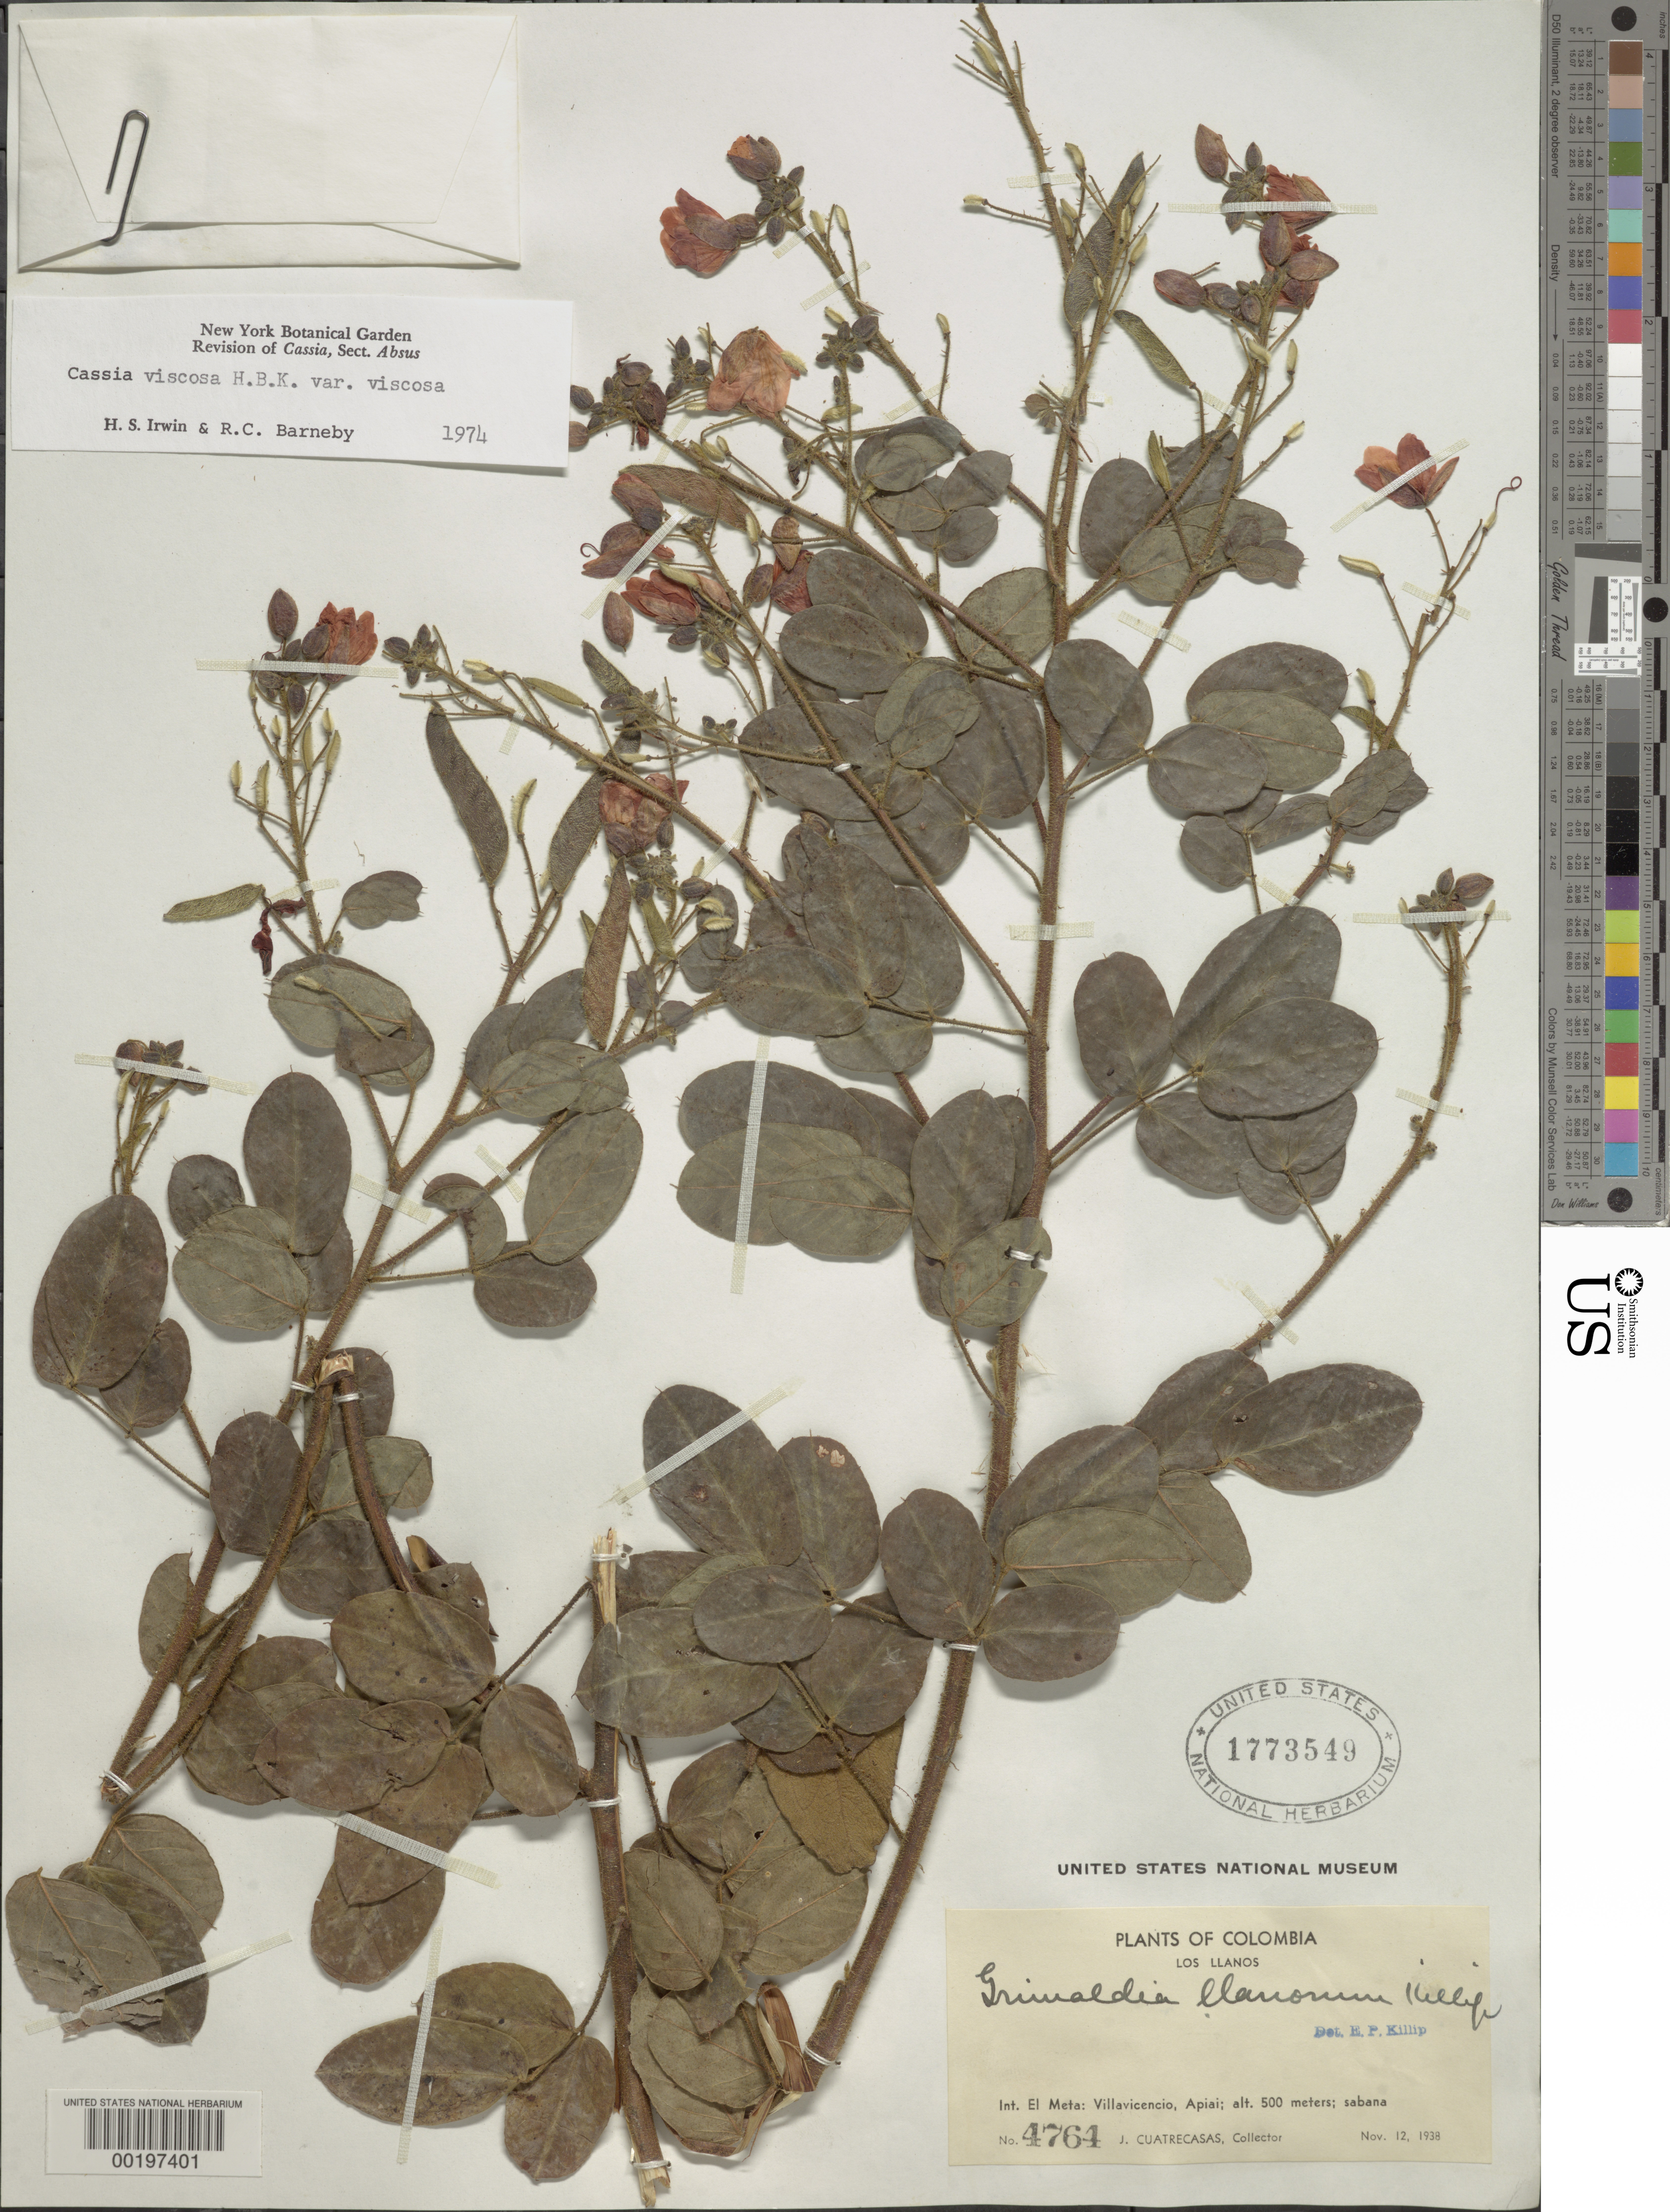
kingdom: Plantae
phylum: Tracheophyta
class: Magnoliopsida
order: Fabales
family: Fabaceae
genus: Chamaecrista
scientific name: Chamaecrista viscosa var. viscosa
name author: (Kunth) H.S. Irwin & Barneby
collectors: J. Cuatrecasas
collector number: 4764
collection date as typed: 12 Nov 1938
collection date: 1938-11-12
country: Colombia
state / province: Meta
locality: Villa Vicencia, Apiai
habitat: Sabana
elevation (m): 500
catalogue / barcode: US 1773549